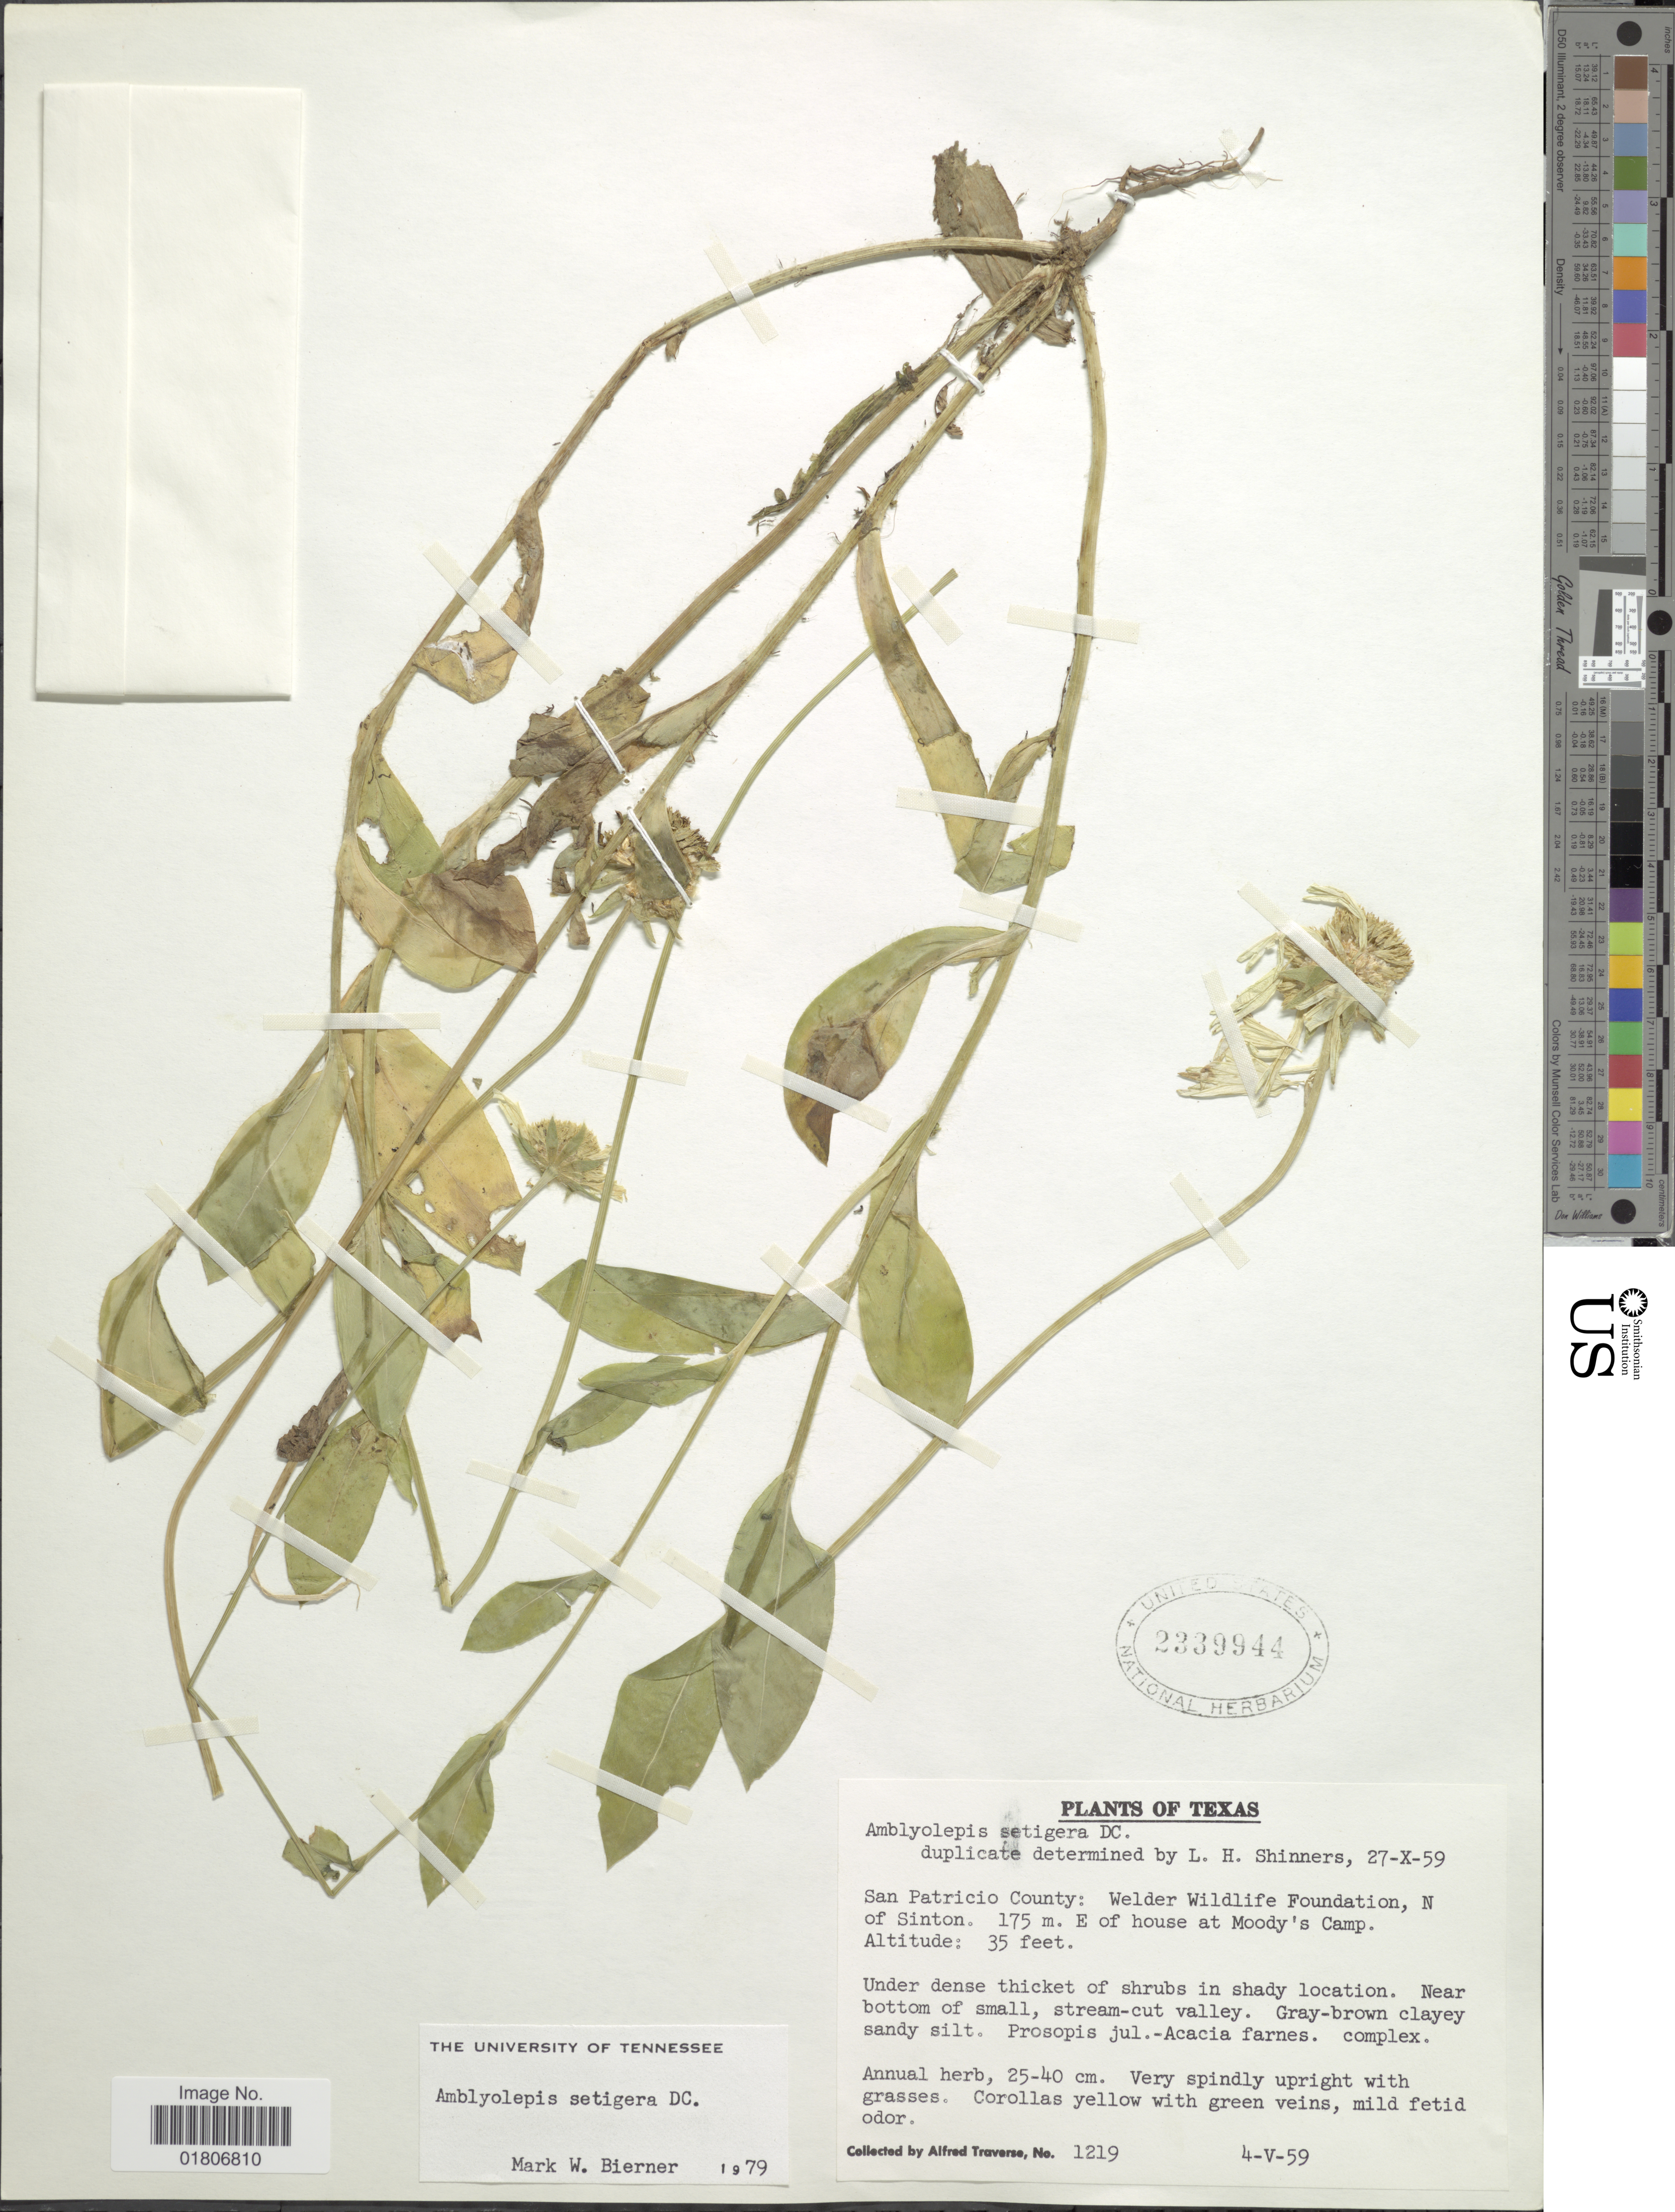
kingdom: Plantae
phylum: Tracheophyta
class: Magnoliopsida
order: Asterales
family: Asteraceae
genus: Amblyolepis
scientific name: Amblyolepis setigera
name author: DC.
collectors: A. Traverse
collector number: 1219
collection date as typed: Transcribed d/m/y: 4/5/59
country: United States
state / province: Texas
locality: San Patricio County: Welder Wildlife Foundation, N of Sinton. E of house at Moody's Camp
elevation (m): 175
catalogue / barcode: US 2339944